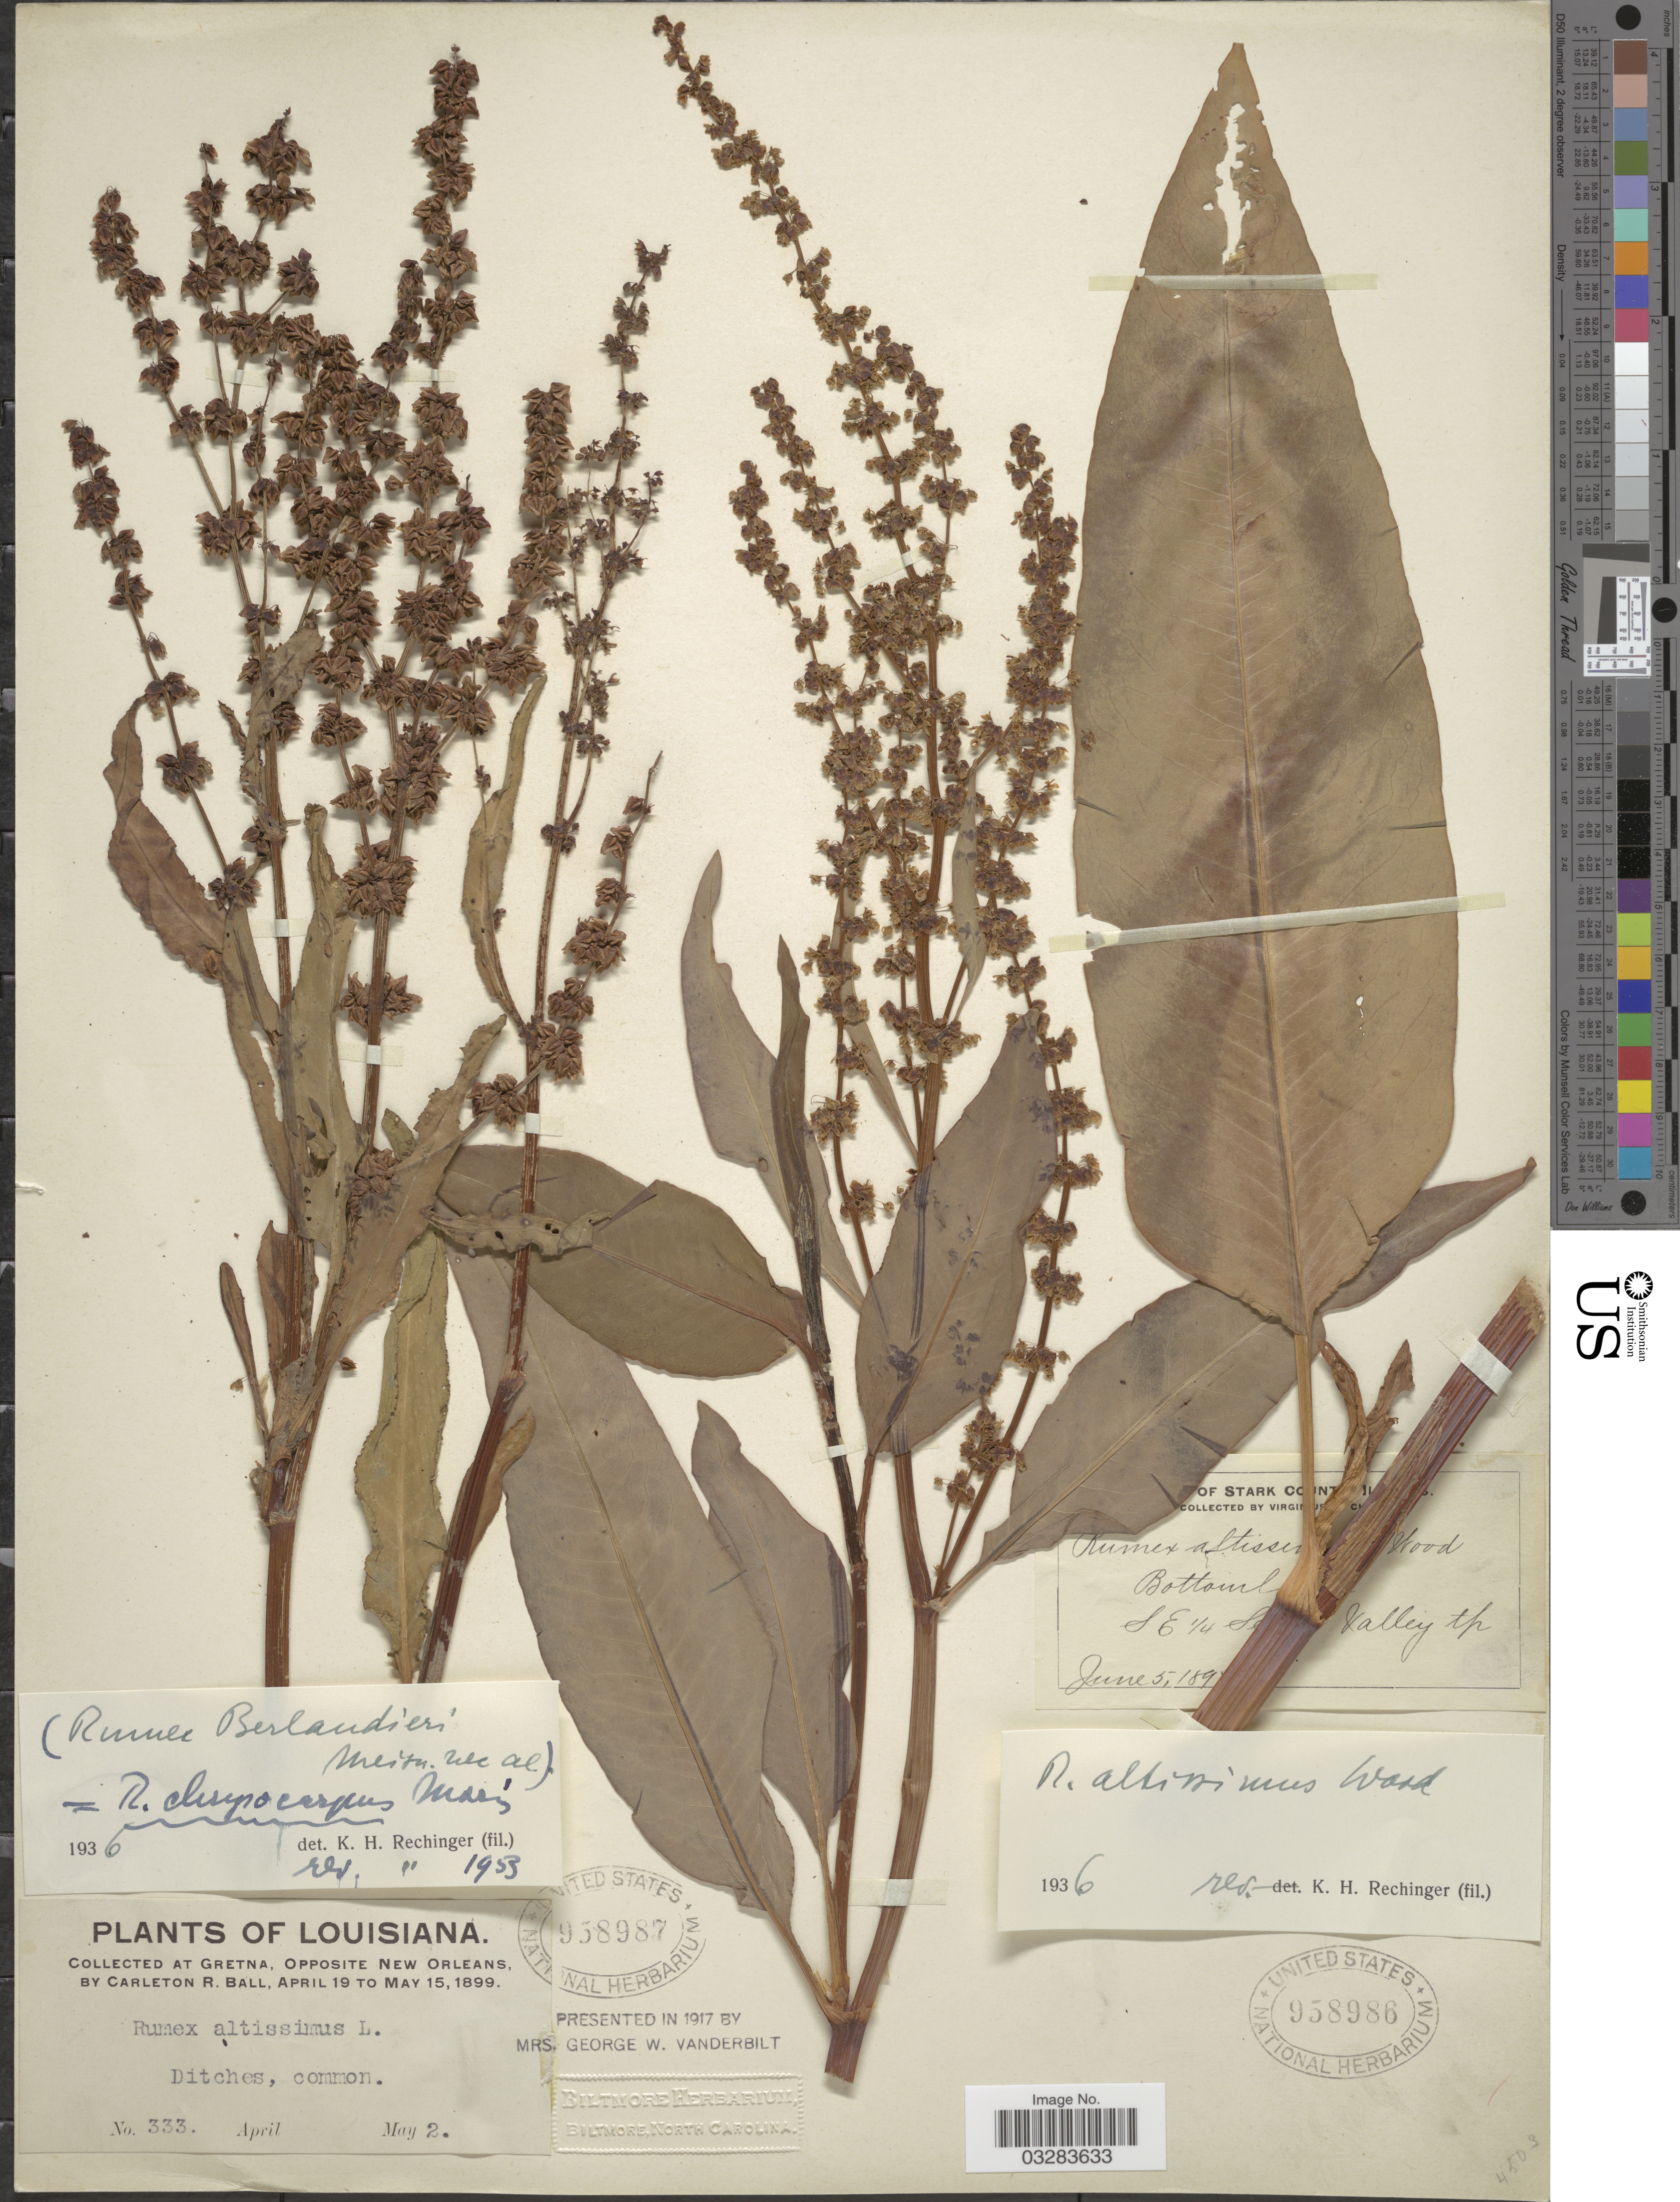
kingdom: Plantae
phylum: Tracheophyta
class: Magnoliopsida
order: Caryophyllales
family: Polygonaceae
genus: Rumex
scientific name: Rumex chrysocarpus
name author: Moris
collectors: C. R. Ball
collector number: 333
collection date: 1899-05-02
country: United States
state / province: Louisiana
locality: Gretna, Opposite New Orleans.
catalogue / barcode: US 958987